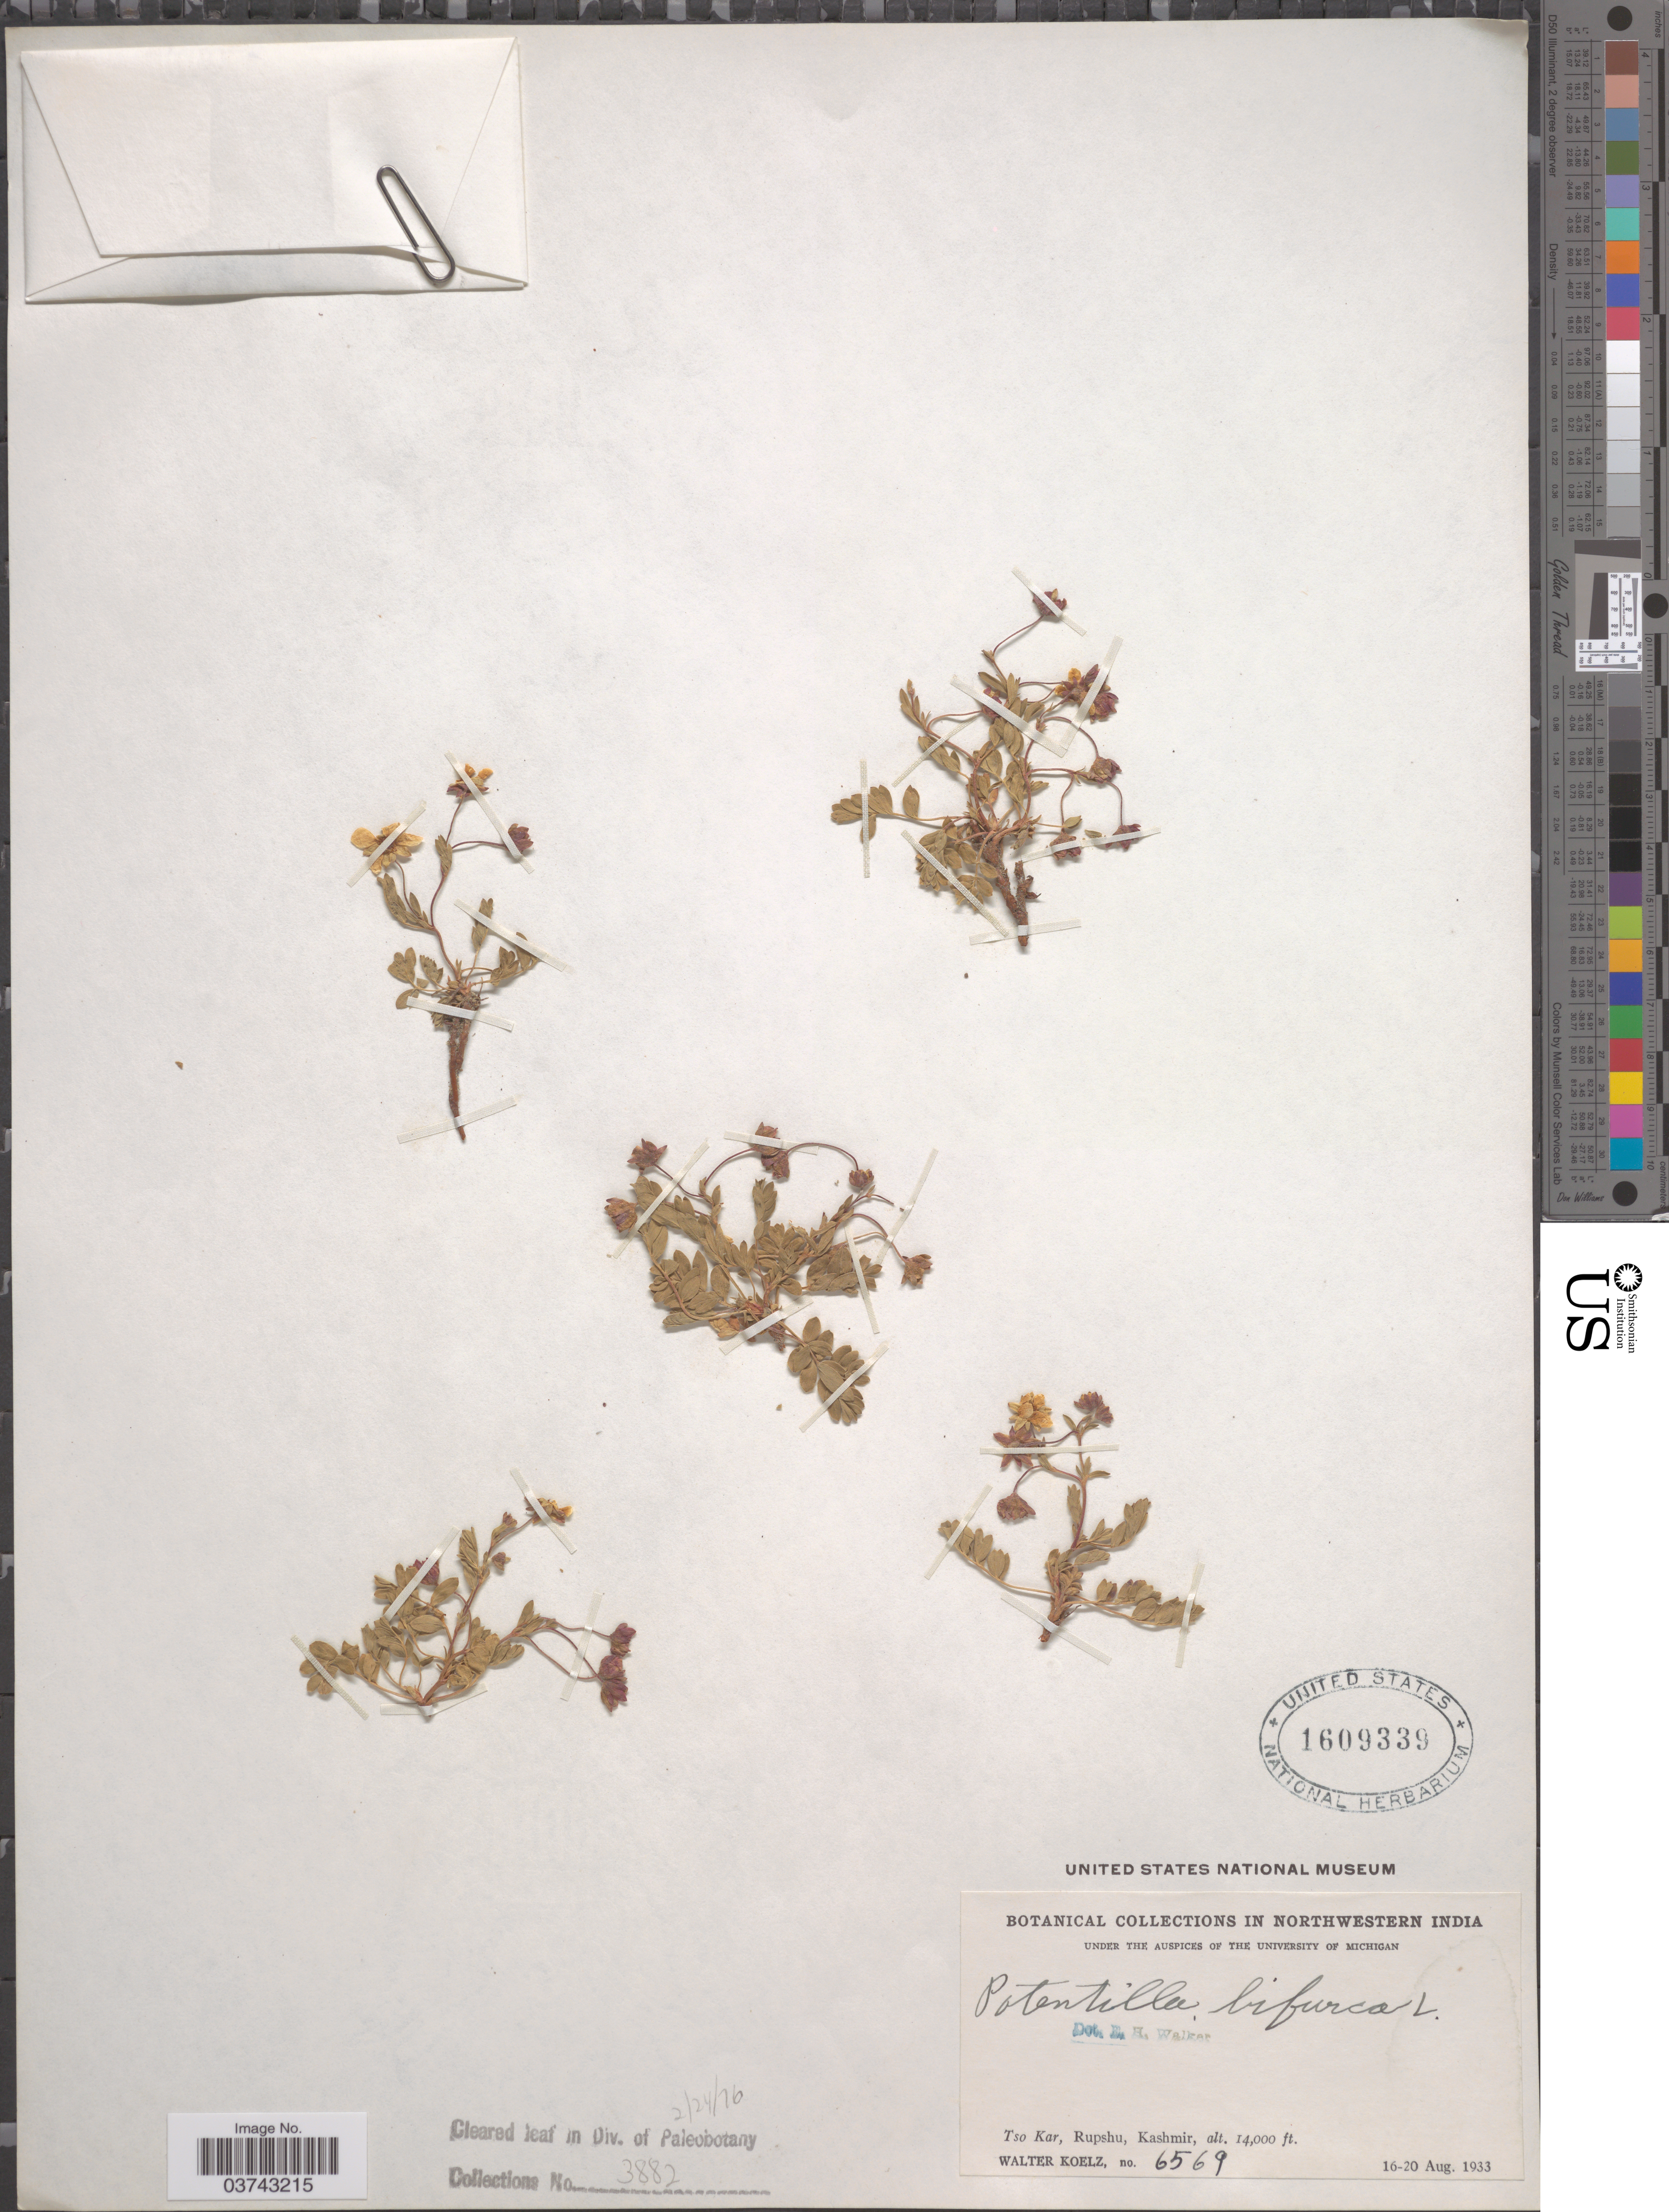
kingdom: Plantae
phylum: Tracheophyta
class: Magnoliopsida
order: Rosales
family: Rosaceae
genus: Sibbaldianthe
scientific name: Sibbaldianthe bifurca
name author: (L.) Kurtto & T. Erikss.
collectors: W. N. Koelz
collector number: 6569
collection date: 1933-08-16/1933-08-20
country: India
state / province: Jammu and Kashmir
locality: Northwestern India. Tso Kar, Rupshu, Kashmir.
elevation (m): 4267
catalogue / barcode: US 1609339